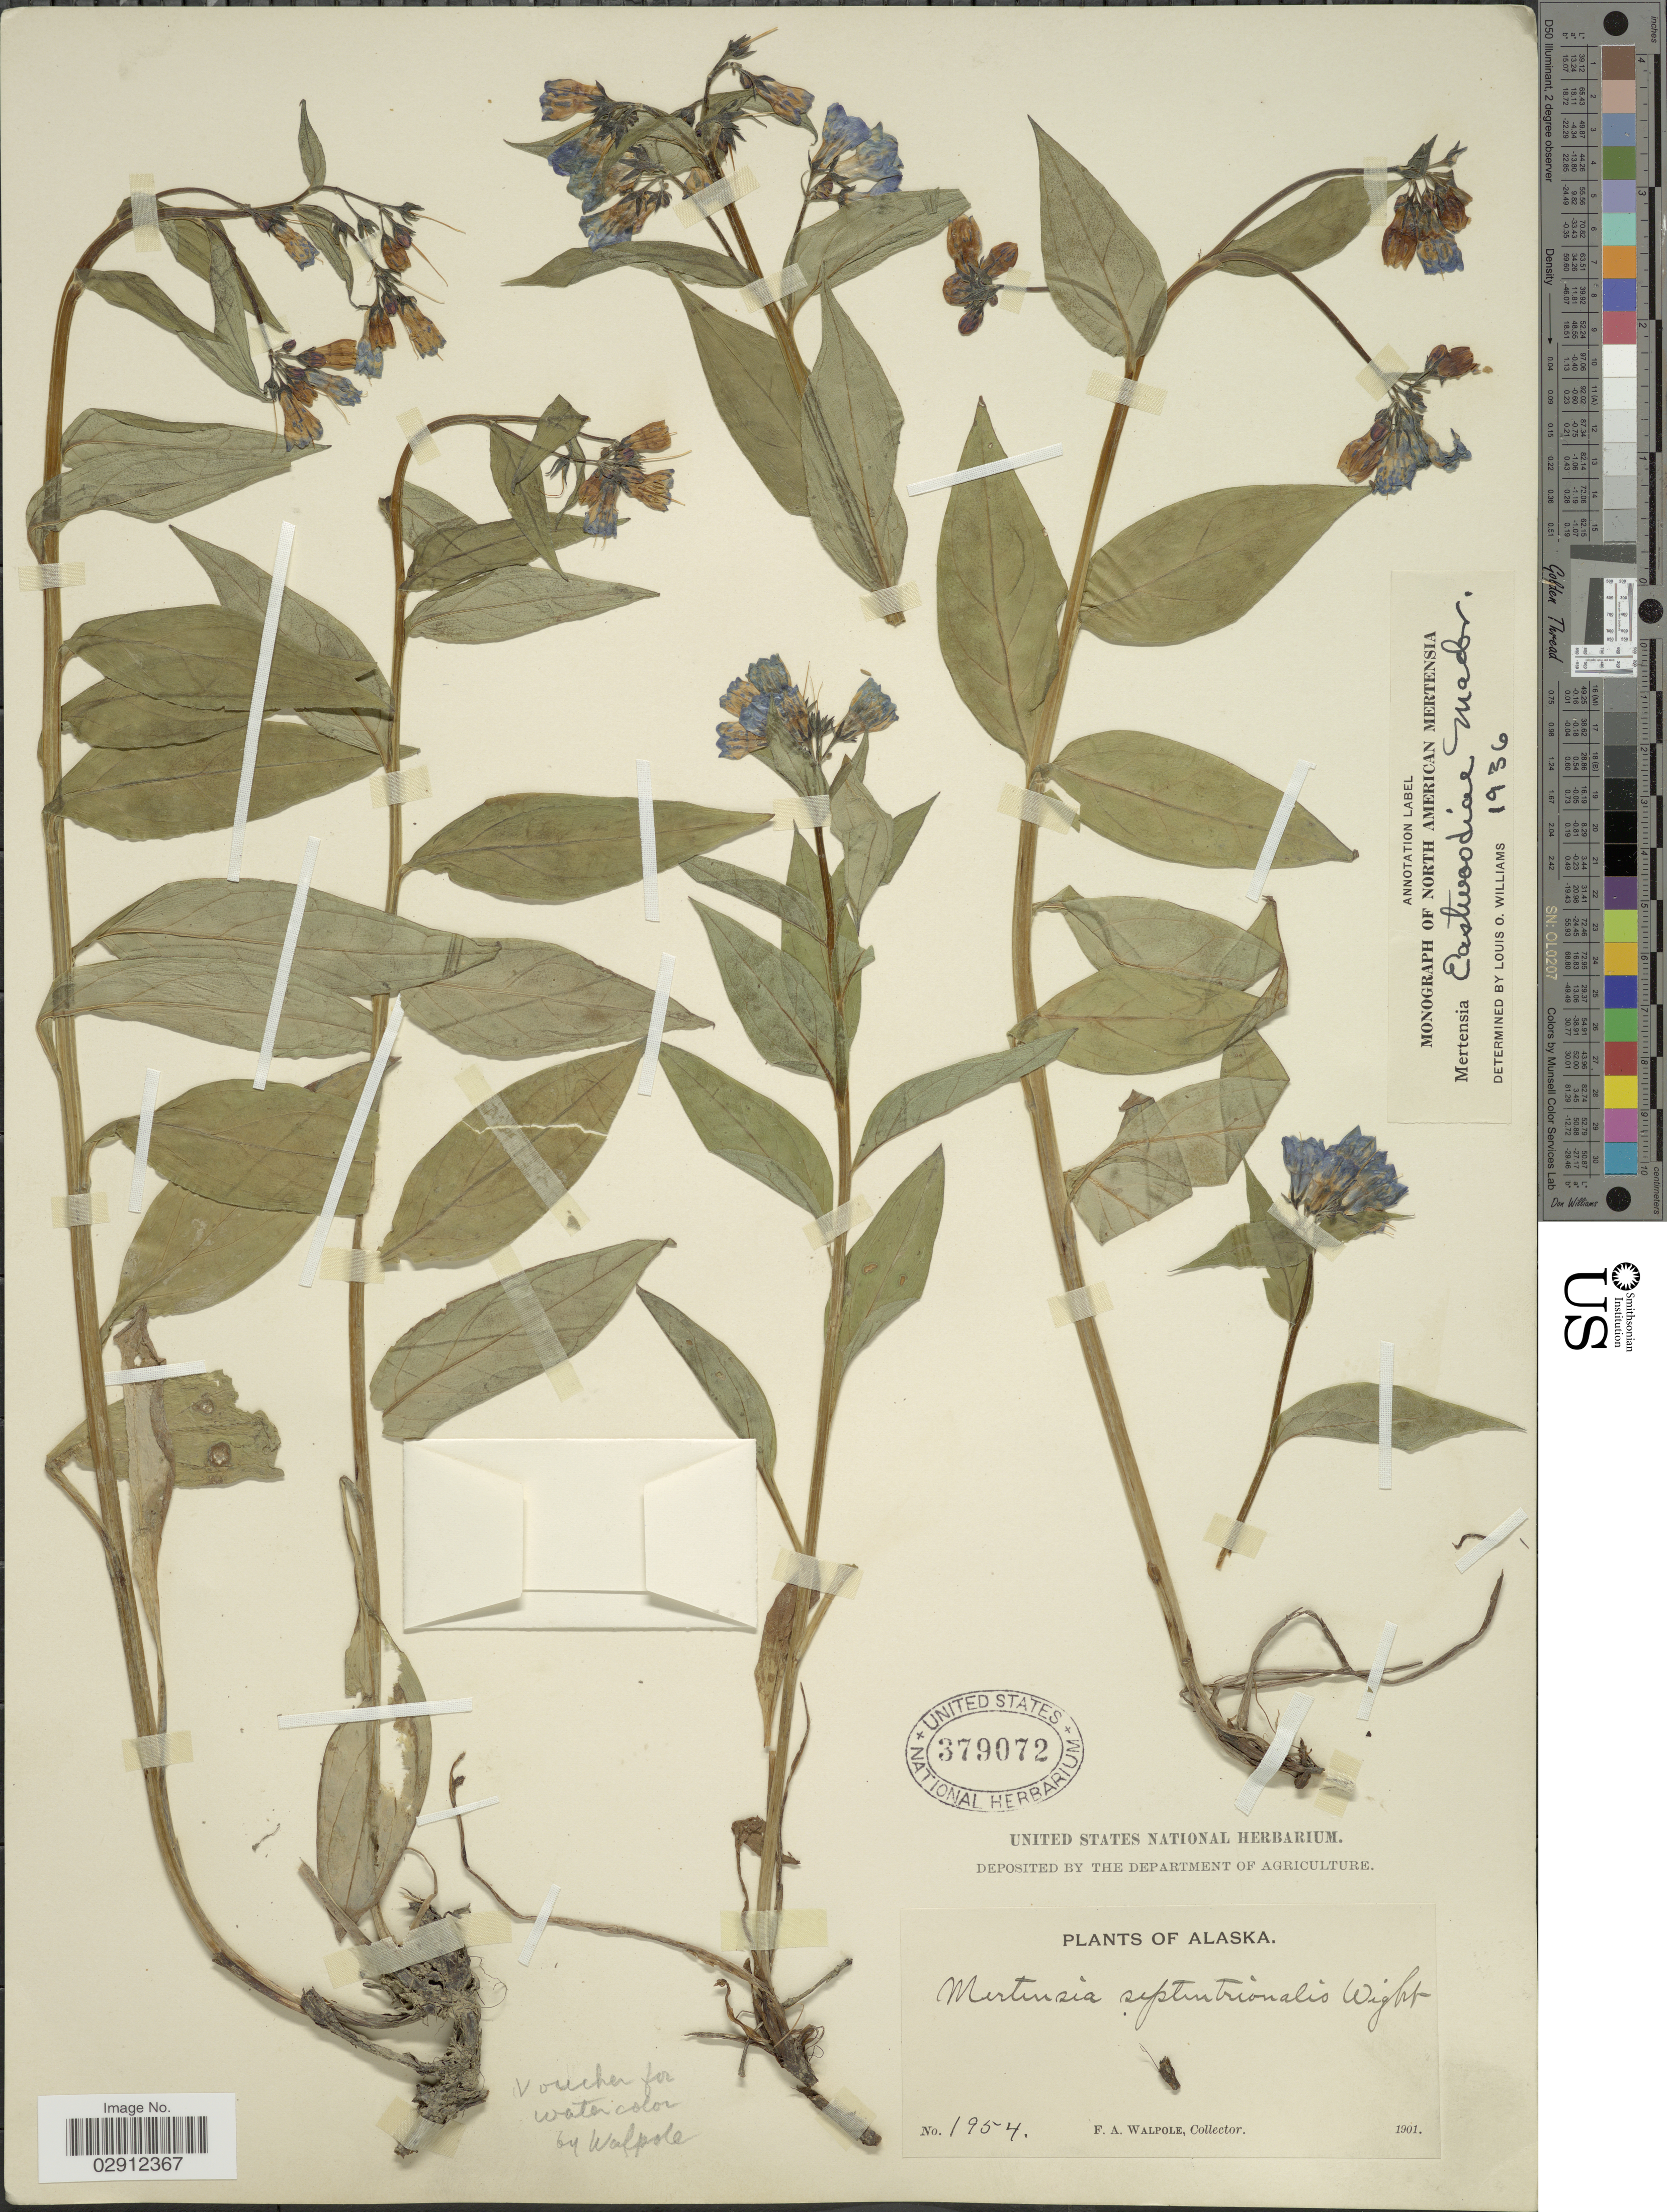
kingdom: Plantae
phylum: Tracheophyta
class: Magnoliopsida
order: Boraginales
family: Boraginaceae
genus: Mertensia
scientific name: Mertensia eastwoodiae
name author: J.F. Macbr.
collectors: F. Walpole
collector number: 1954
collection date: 1901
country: United States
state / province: Alaska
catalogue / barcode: US 379072